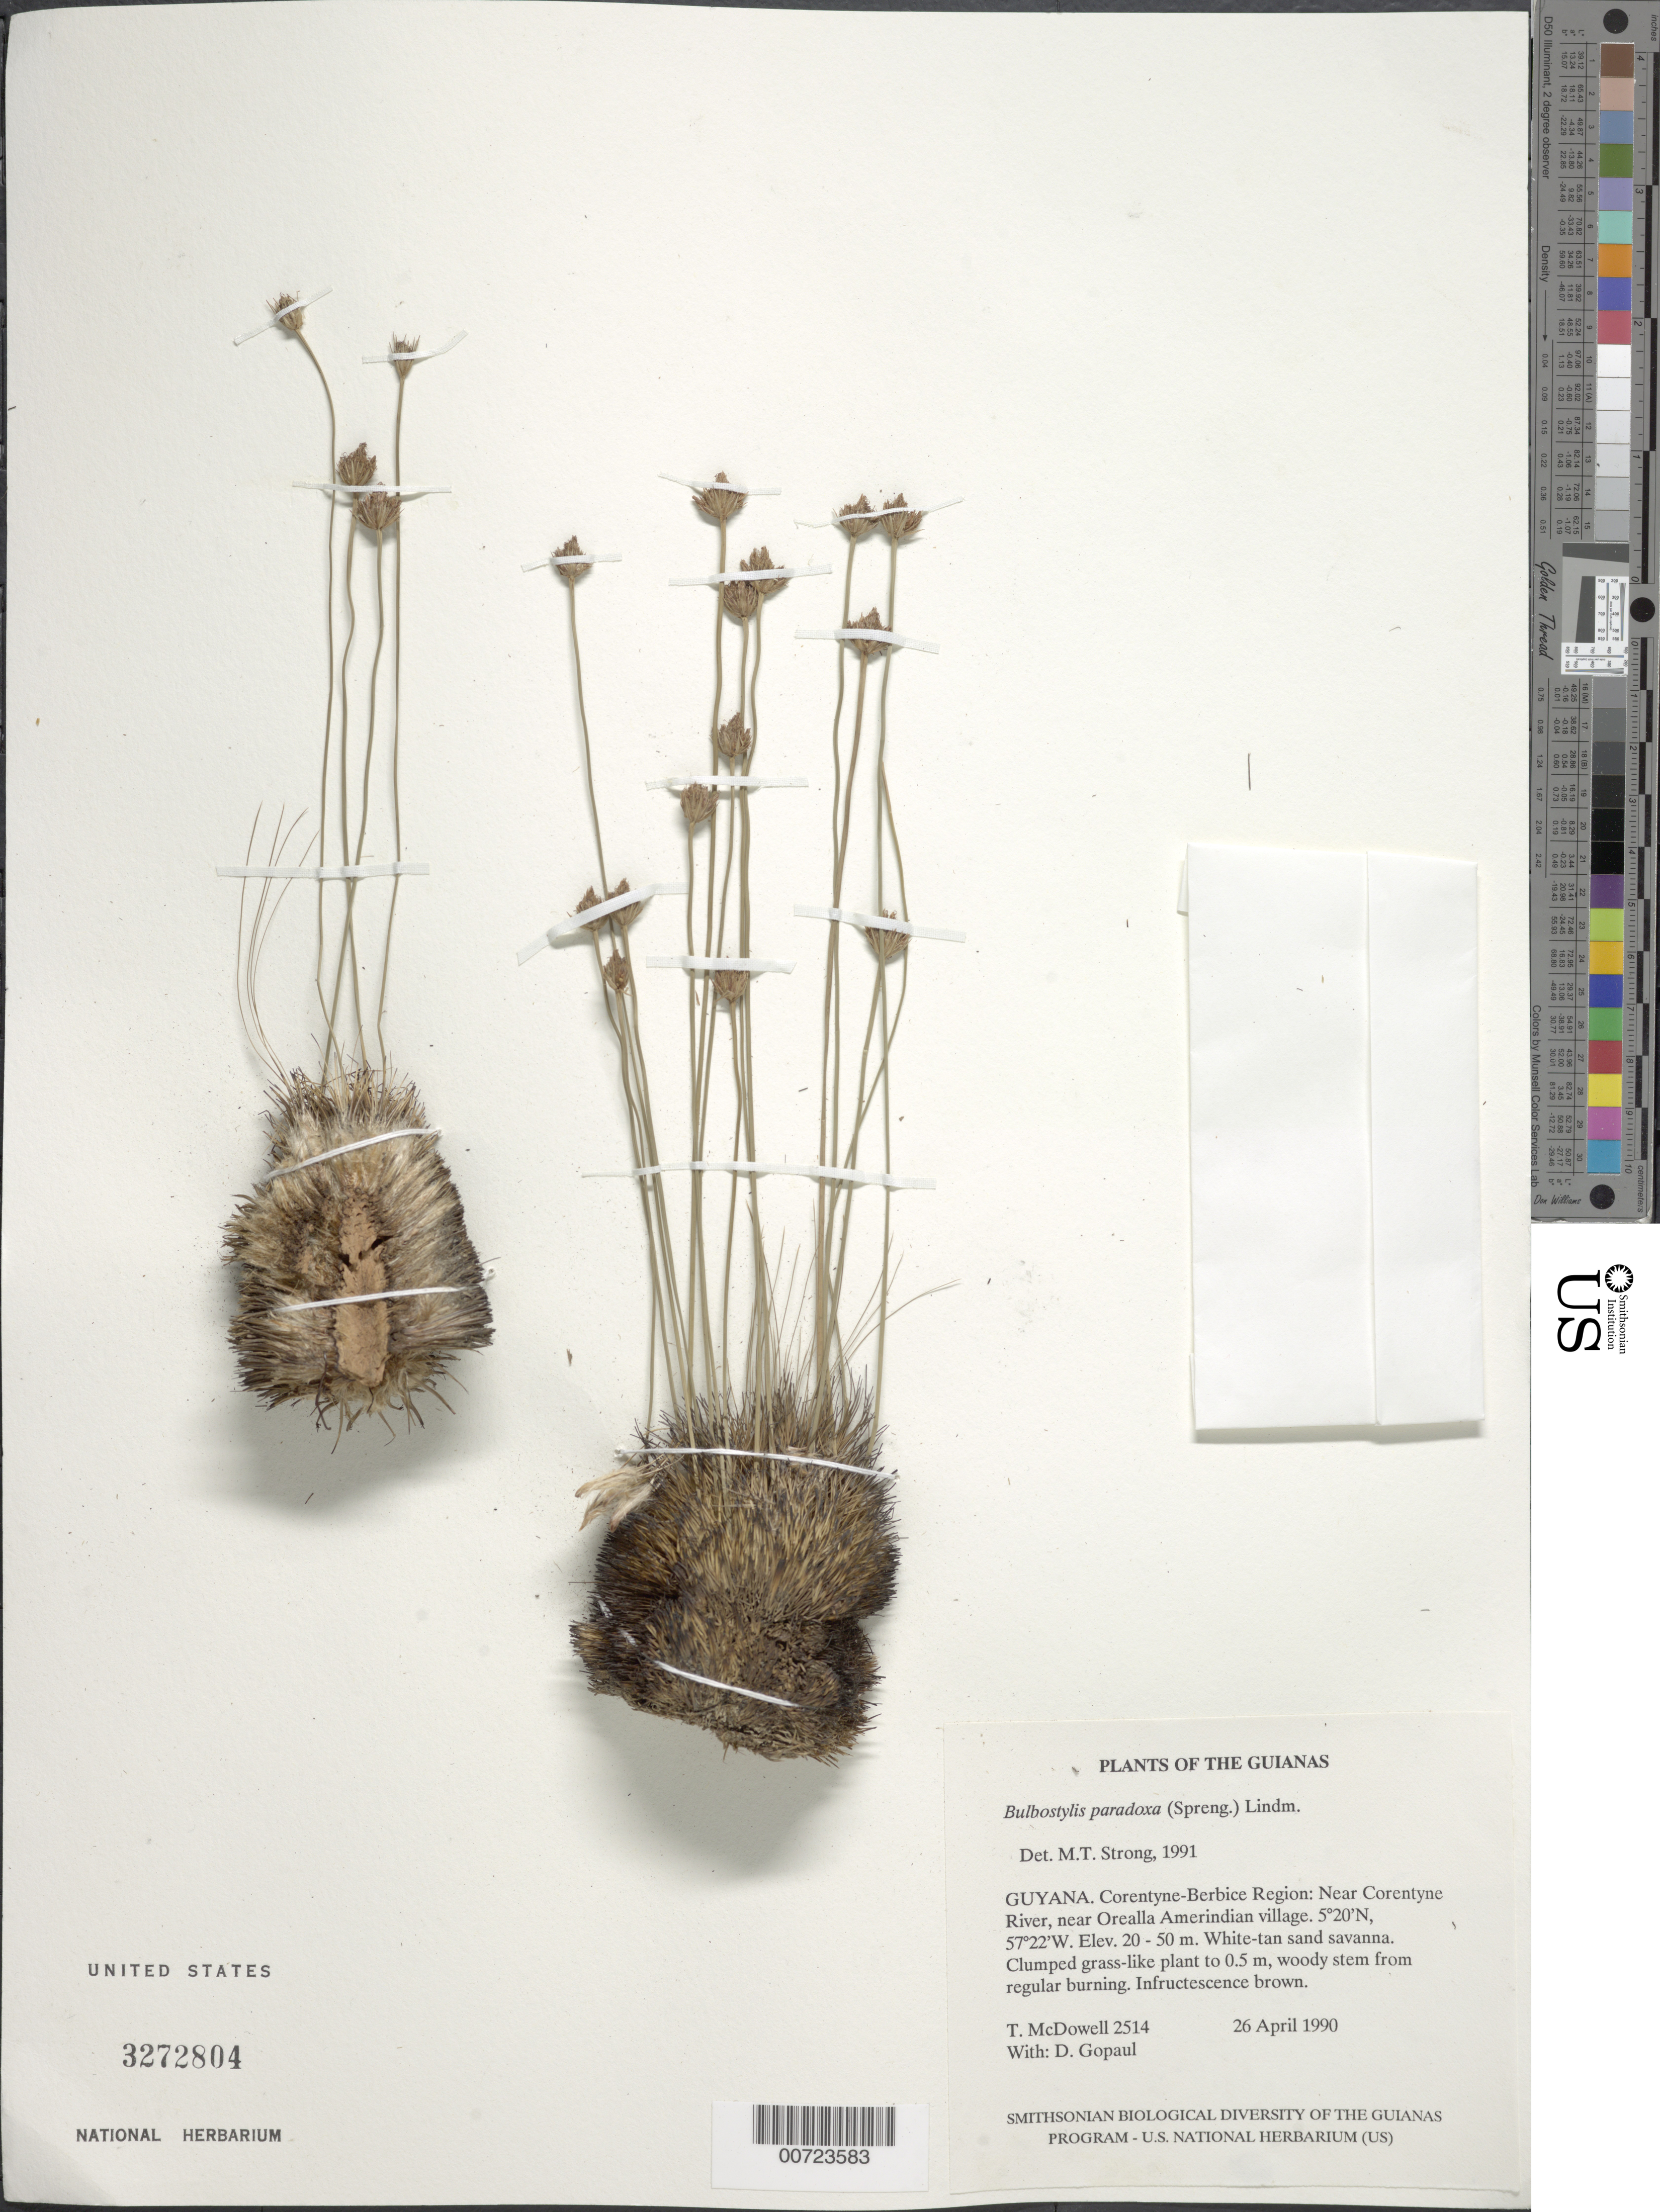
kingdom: Plantae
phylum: Tracheophyta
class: Liliopsida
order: Poales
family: Cyperaceae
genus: Bulbostylis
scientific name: Bulbostylis paradoxa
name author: (Spreng.) Lindm.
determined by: Strong, M. T., (US), Smithsonian Institution - National Museum of Natural History (UNITED STATES)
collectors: T. McDowell & D. Gopaul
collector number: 2514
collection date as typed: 26 April 1990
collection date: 1990-04-26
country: Guyana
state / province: E. Berbice-Corentyne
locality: Near Corentyne River and Orealla Amerindian village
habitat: White and tan sand savanna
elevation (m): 20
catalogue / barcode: US 3272804